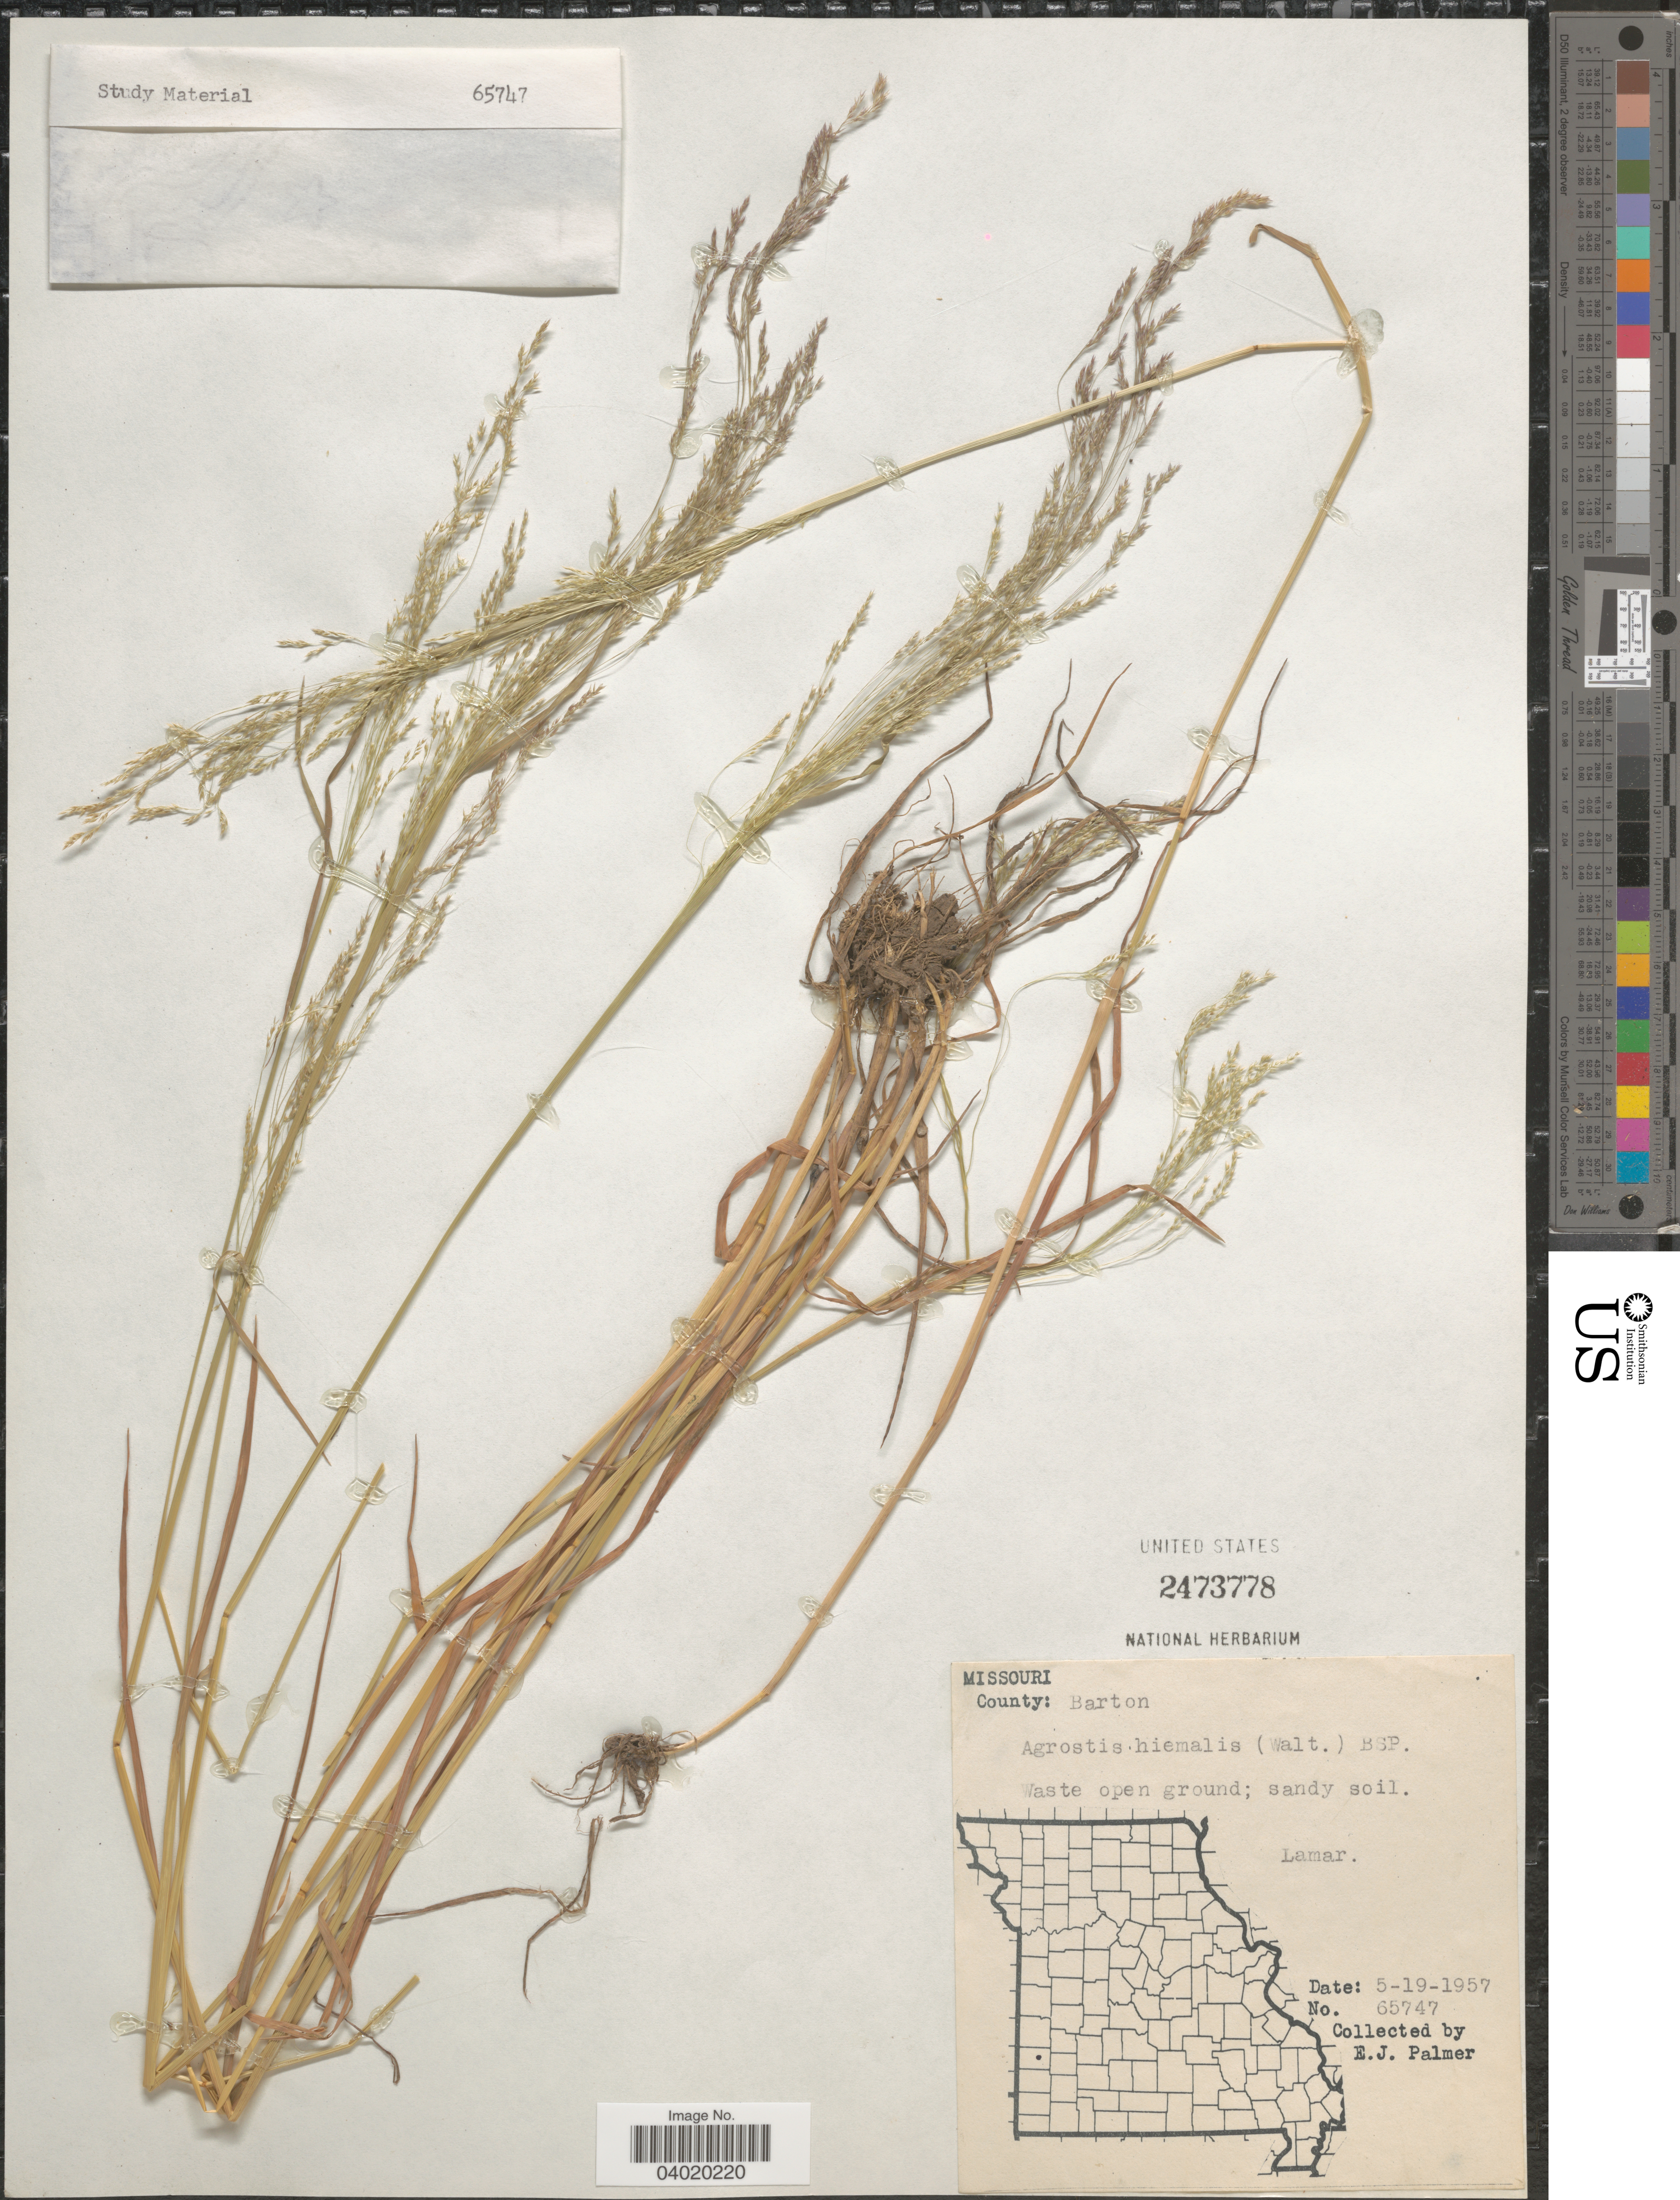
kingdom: Plantae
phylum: Tracheophyta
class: Liliopsida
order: Poales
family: Poaceae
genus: Agrostis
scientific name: Agrostis hyemalis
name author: (Walter) Britton et al.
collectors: E. J. Palmer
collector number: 65747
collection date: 1957-05-19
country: United States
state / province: Missouri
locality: County: Barton. Lamar.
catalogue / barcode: US 2473778